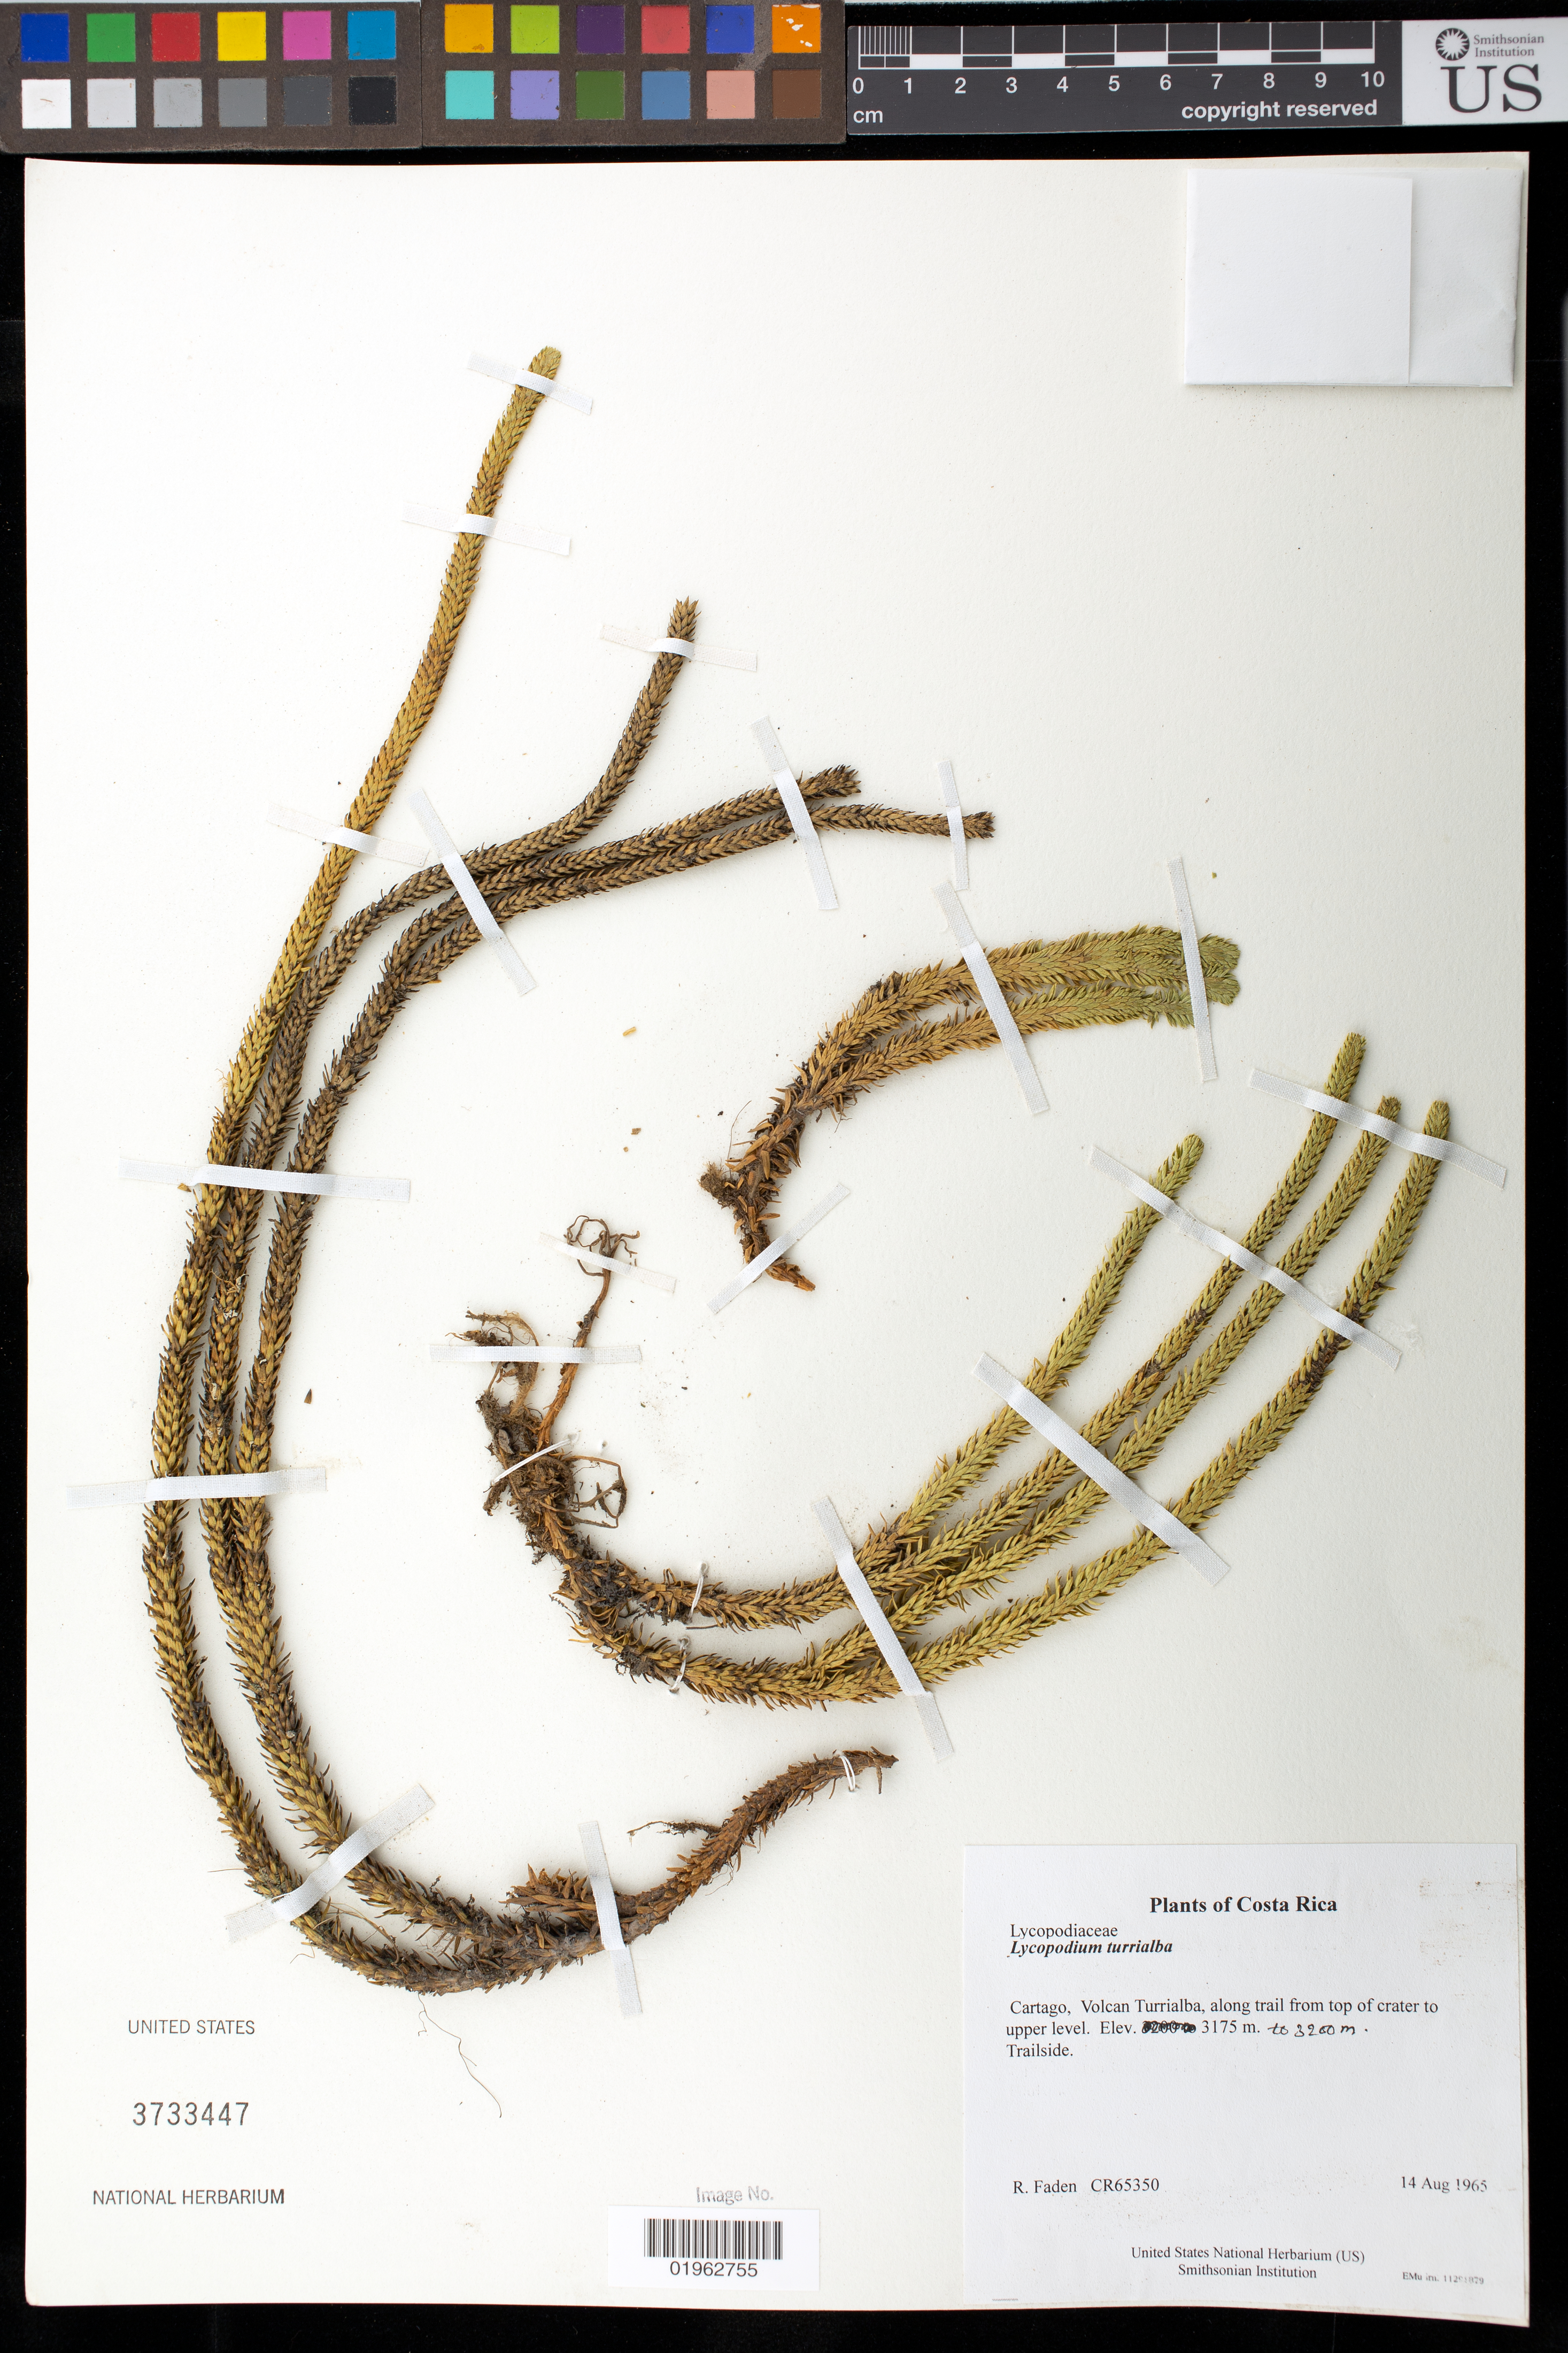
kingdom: Plantae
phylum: Tracheophyta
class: Lycopodiopsida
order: Lycopodiales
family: Lycopodiaceae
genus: Huperzia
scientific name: Huperzia sp.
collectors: R. B. Faden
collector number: CR65350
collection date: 1965-08-14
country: Costa Rica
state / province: Cartago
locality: Volcan Turrialba, along trail from top of crater to upper level.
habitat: Trailside.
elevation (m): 3175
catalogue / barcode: US 3733447